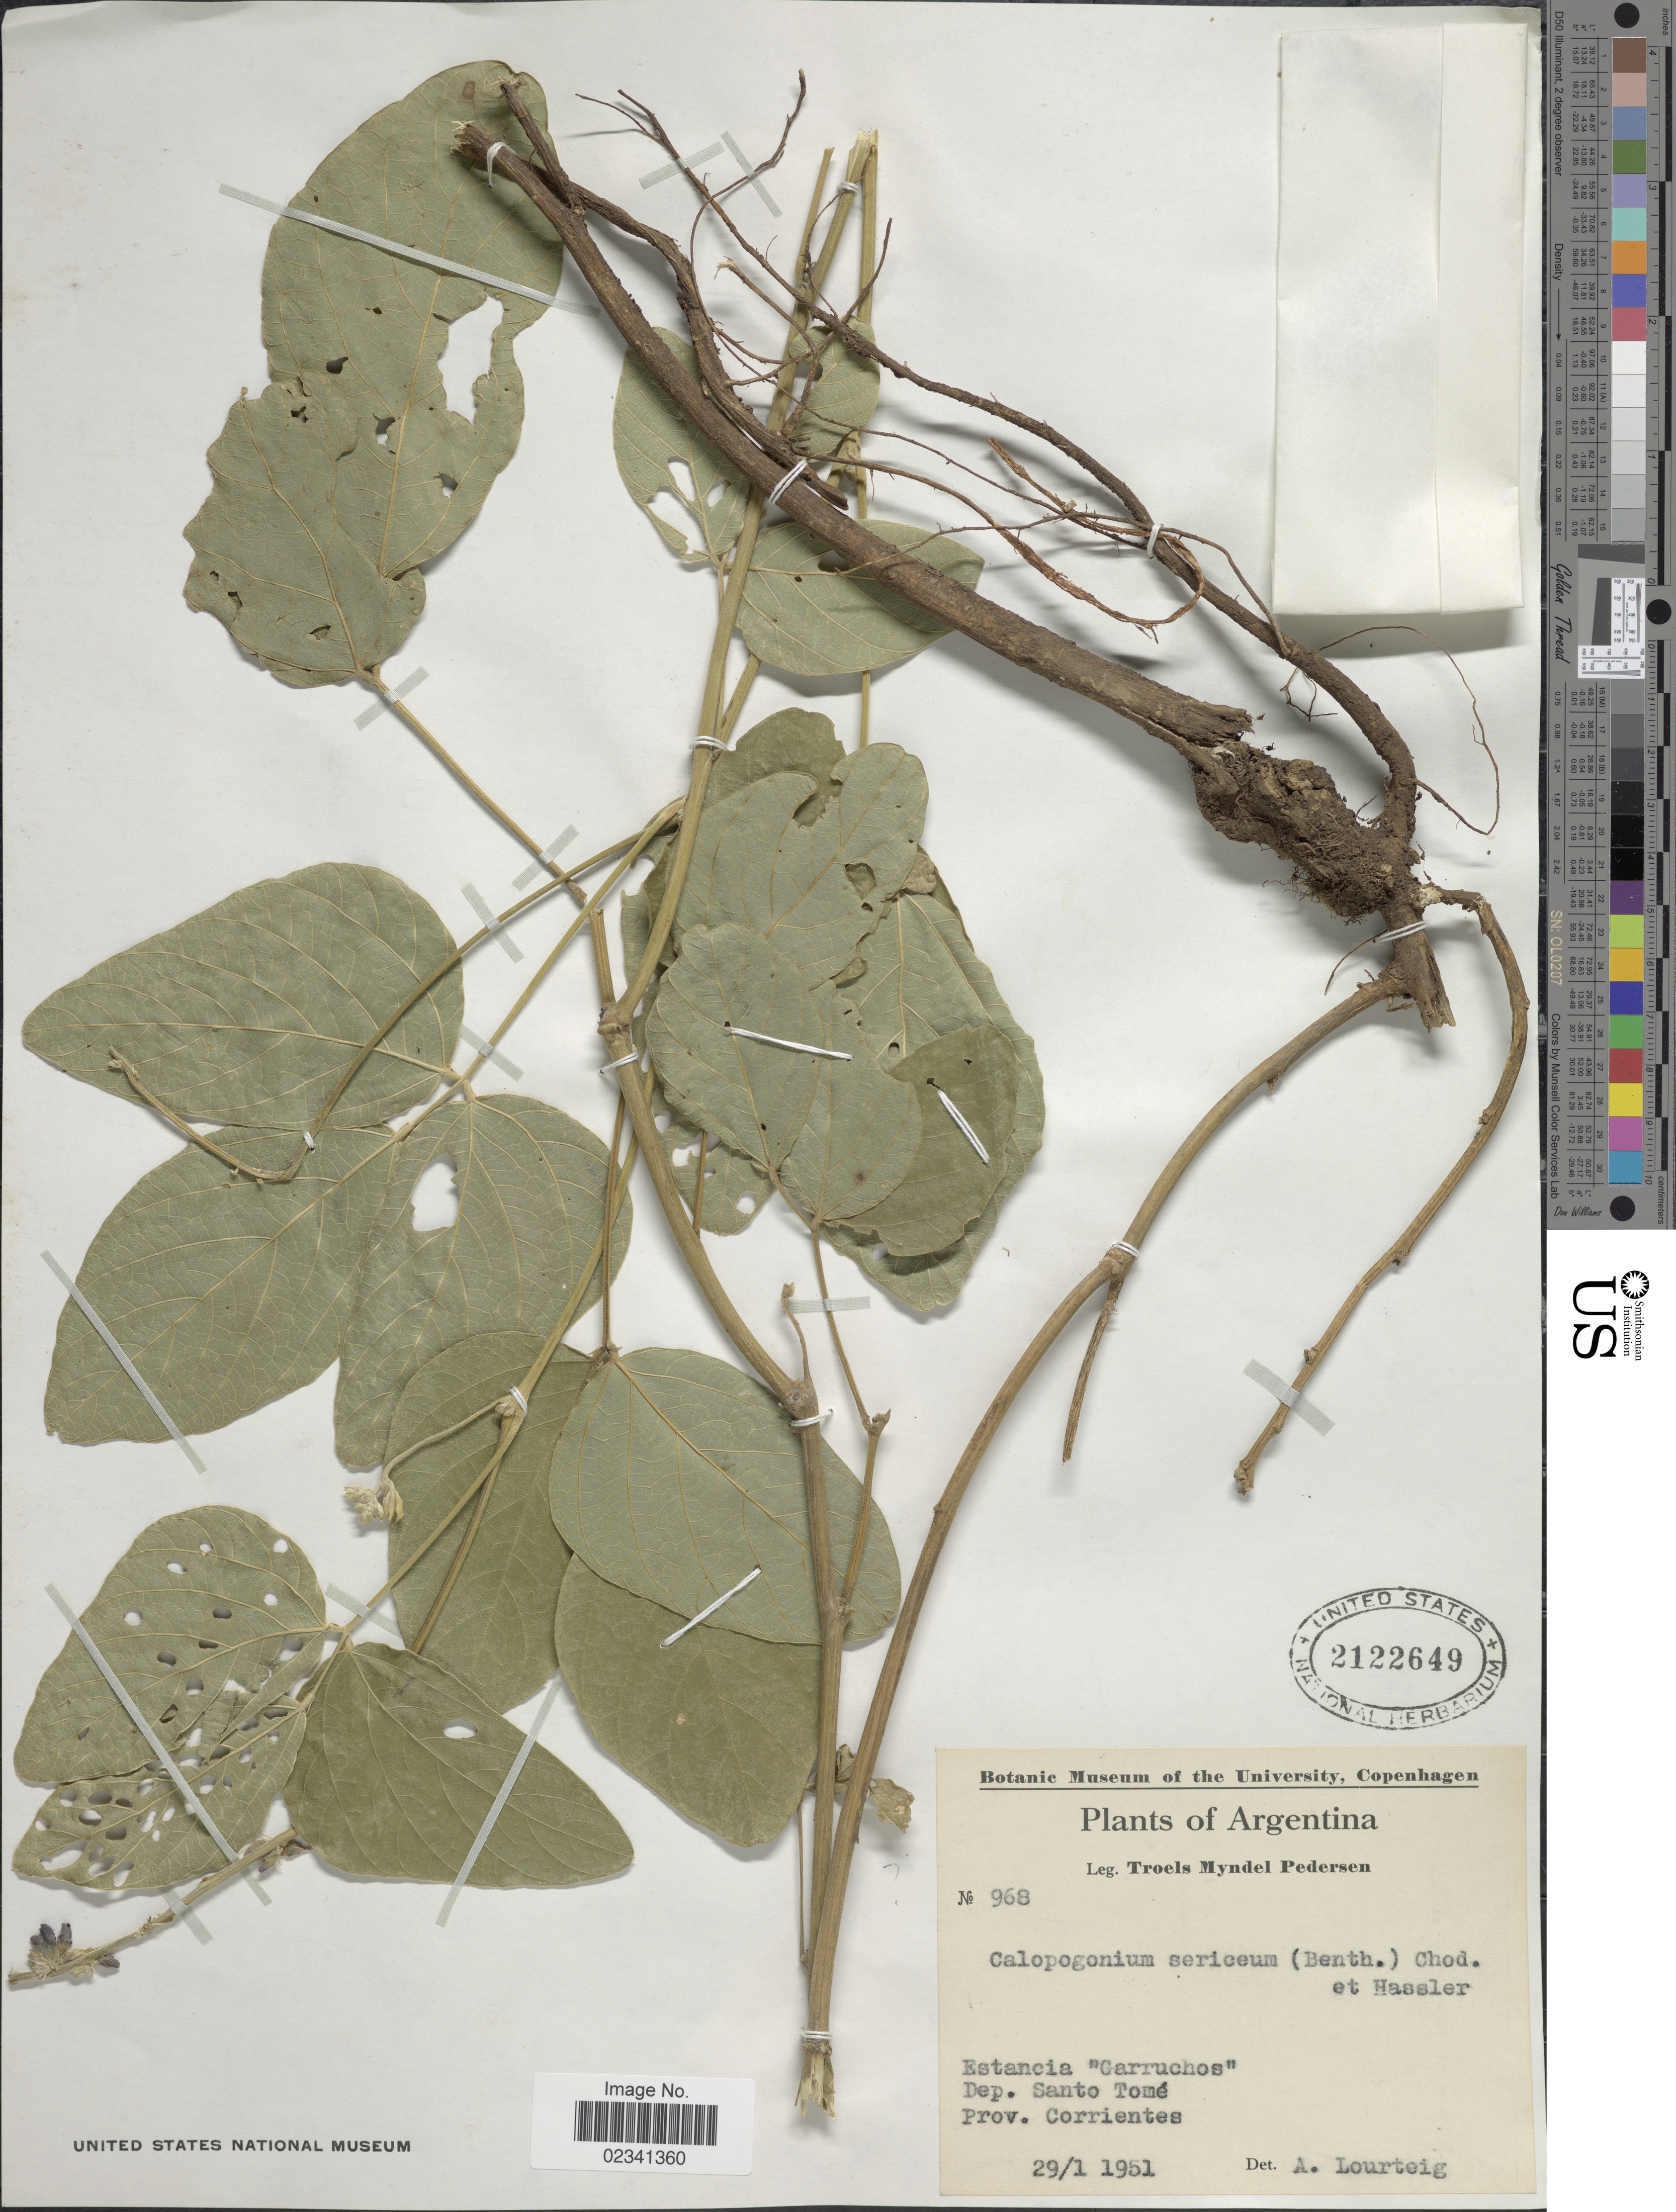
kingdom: Plantae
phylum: Tracheophyta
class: Magnoliopsida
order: Fabales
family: Fabaceae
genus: Calopogonium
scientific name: Calopogonium sericeum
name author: (Benth.) Chodat & Hassl.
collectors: T. Pederson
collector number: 968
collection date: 1951-01-29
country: Argentina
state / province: Corrientes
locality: Estancia "Garruchos" Dep. Santo Tome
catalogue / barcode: US 2122649